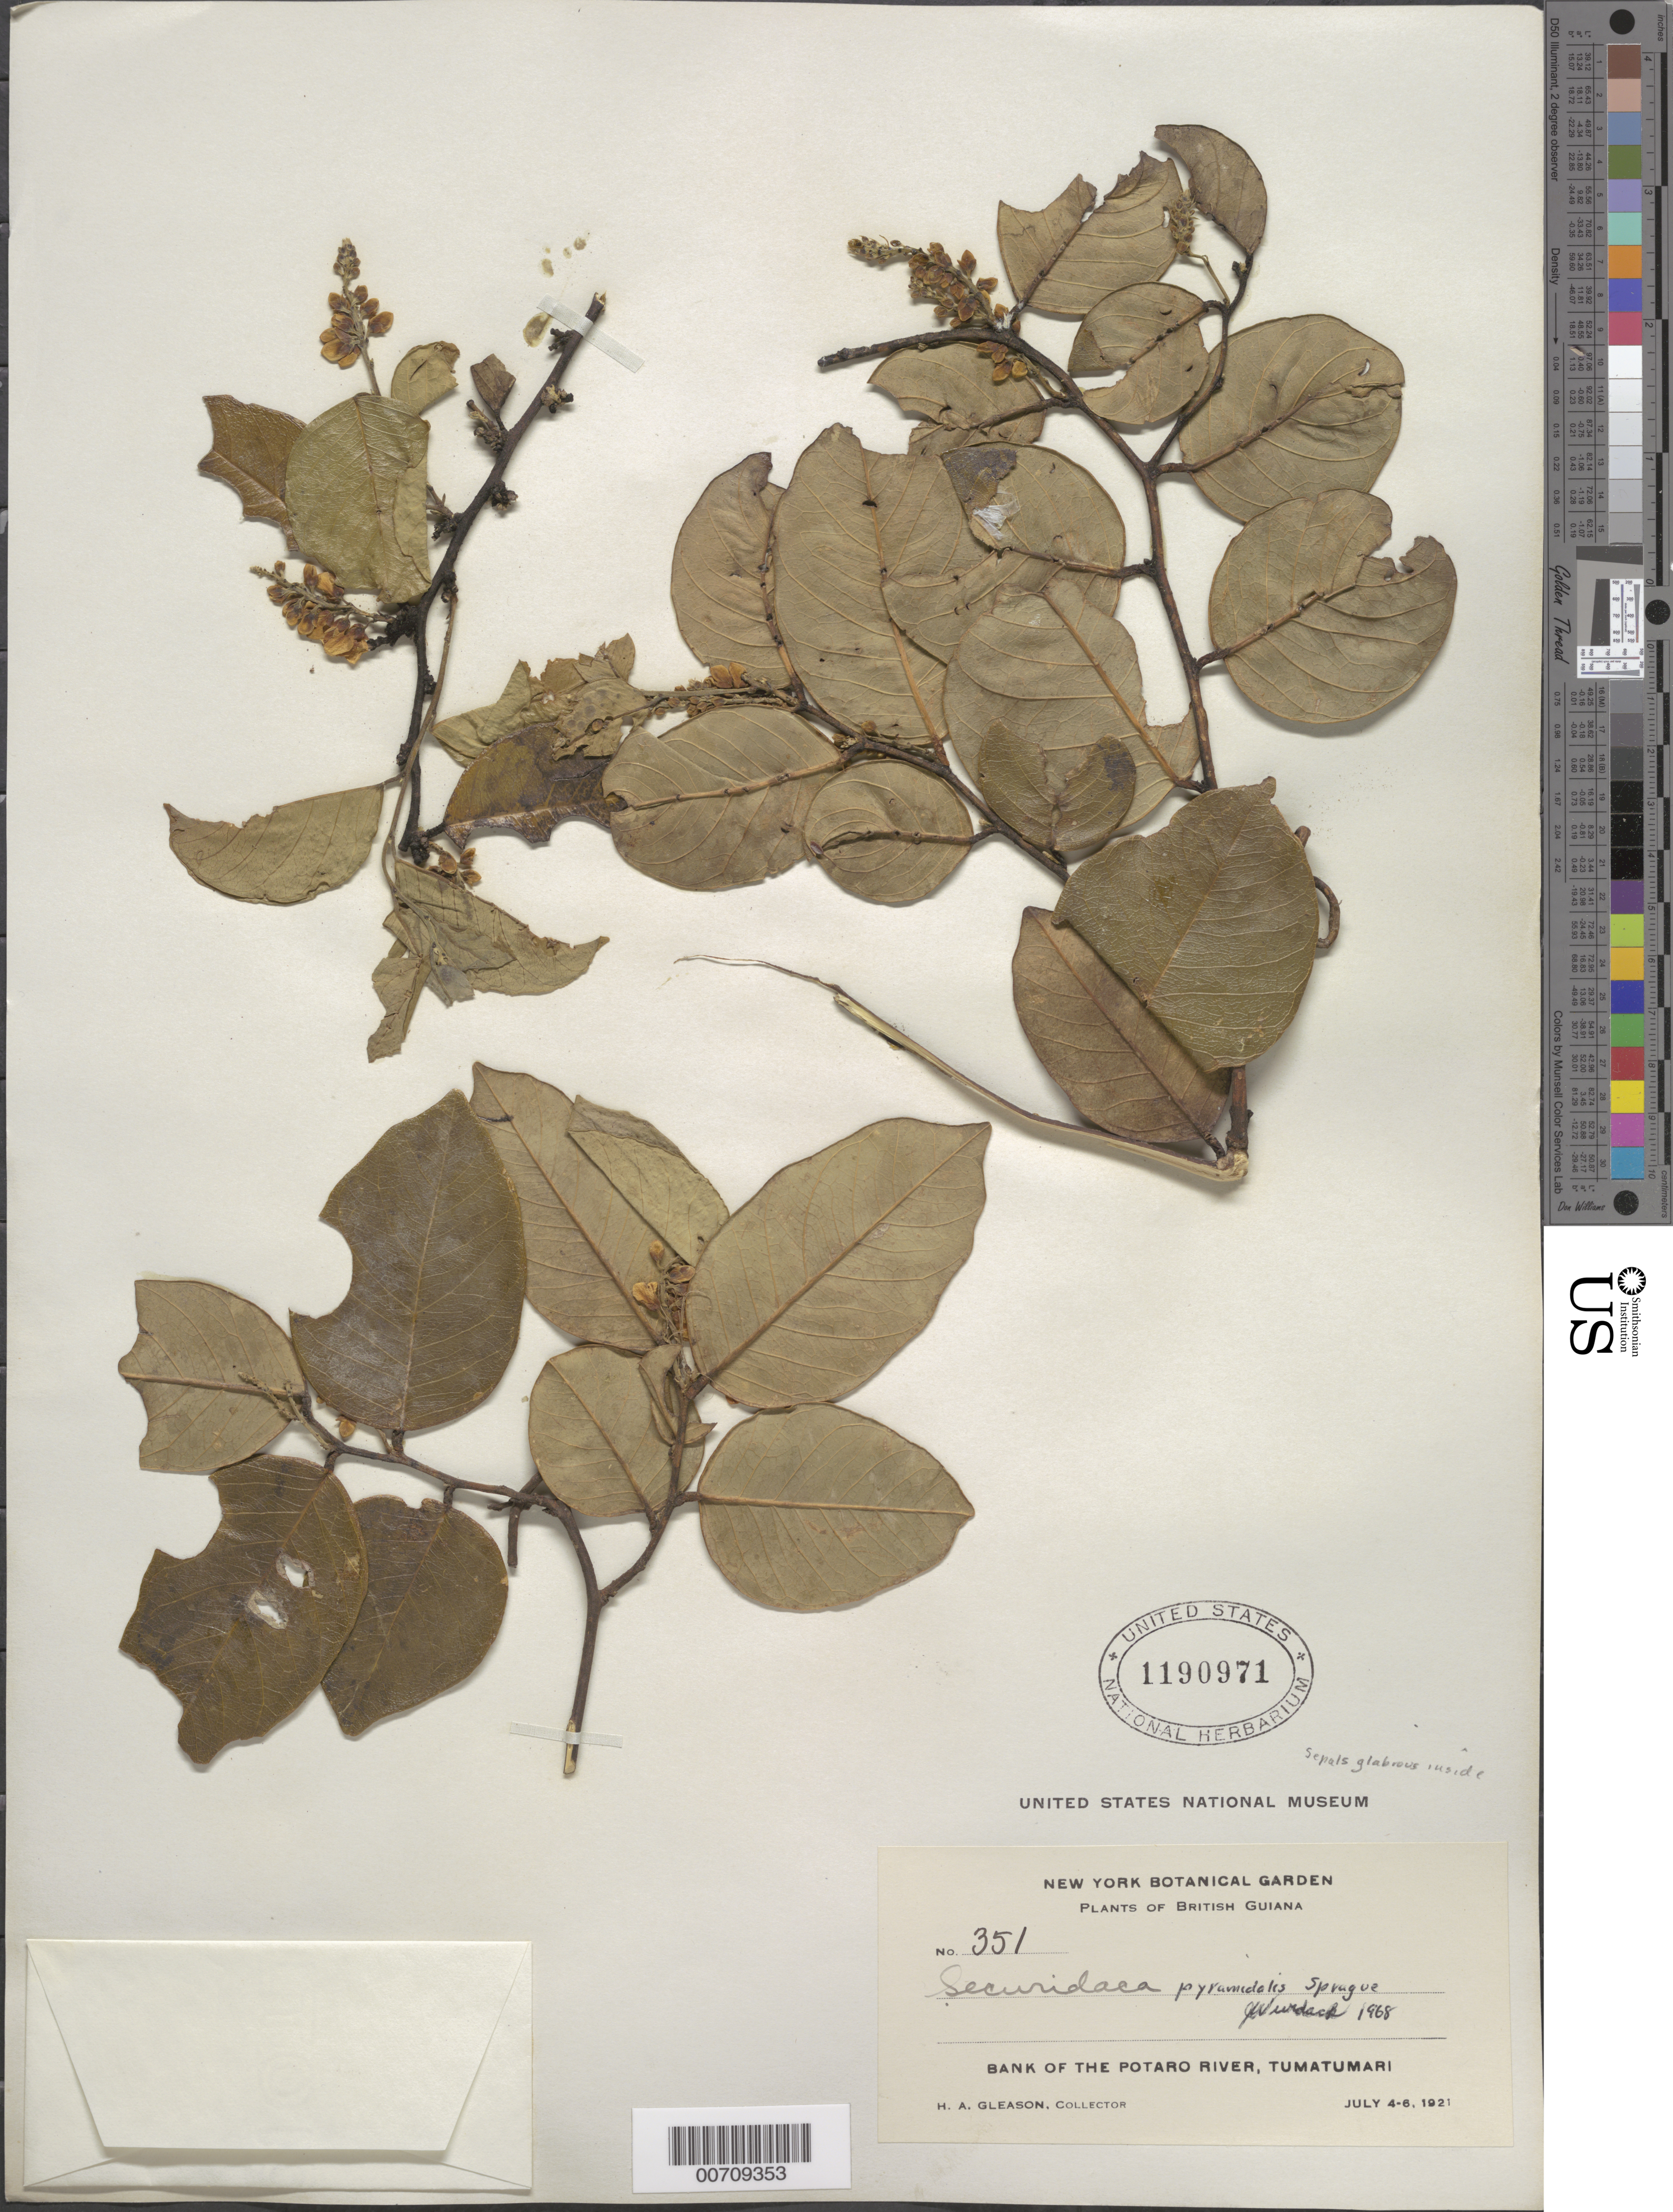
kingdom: Plantae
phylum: Tracheophyta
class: Magnoliopsida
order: Fabales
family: Polygalaceae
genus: Securidaca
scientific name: Securidaca pyramidalis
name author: Sprague ex Sandwith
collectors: H. A. Gleason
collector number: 351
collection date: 1921-07-04/1921-07-06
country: Guyana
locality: British Guiana. Bank of the Potaro River, Tumatumari.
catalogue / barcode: US 1190971